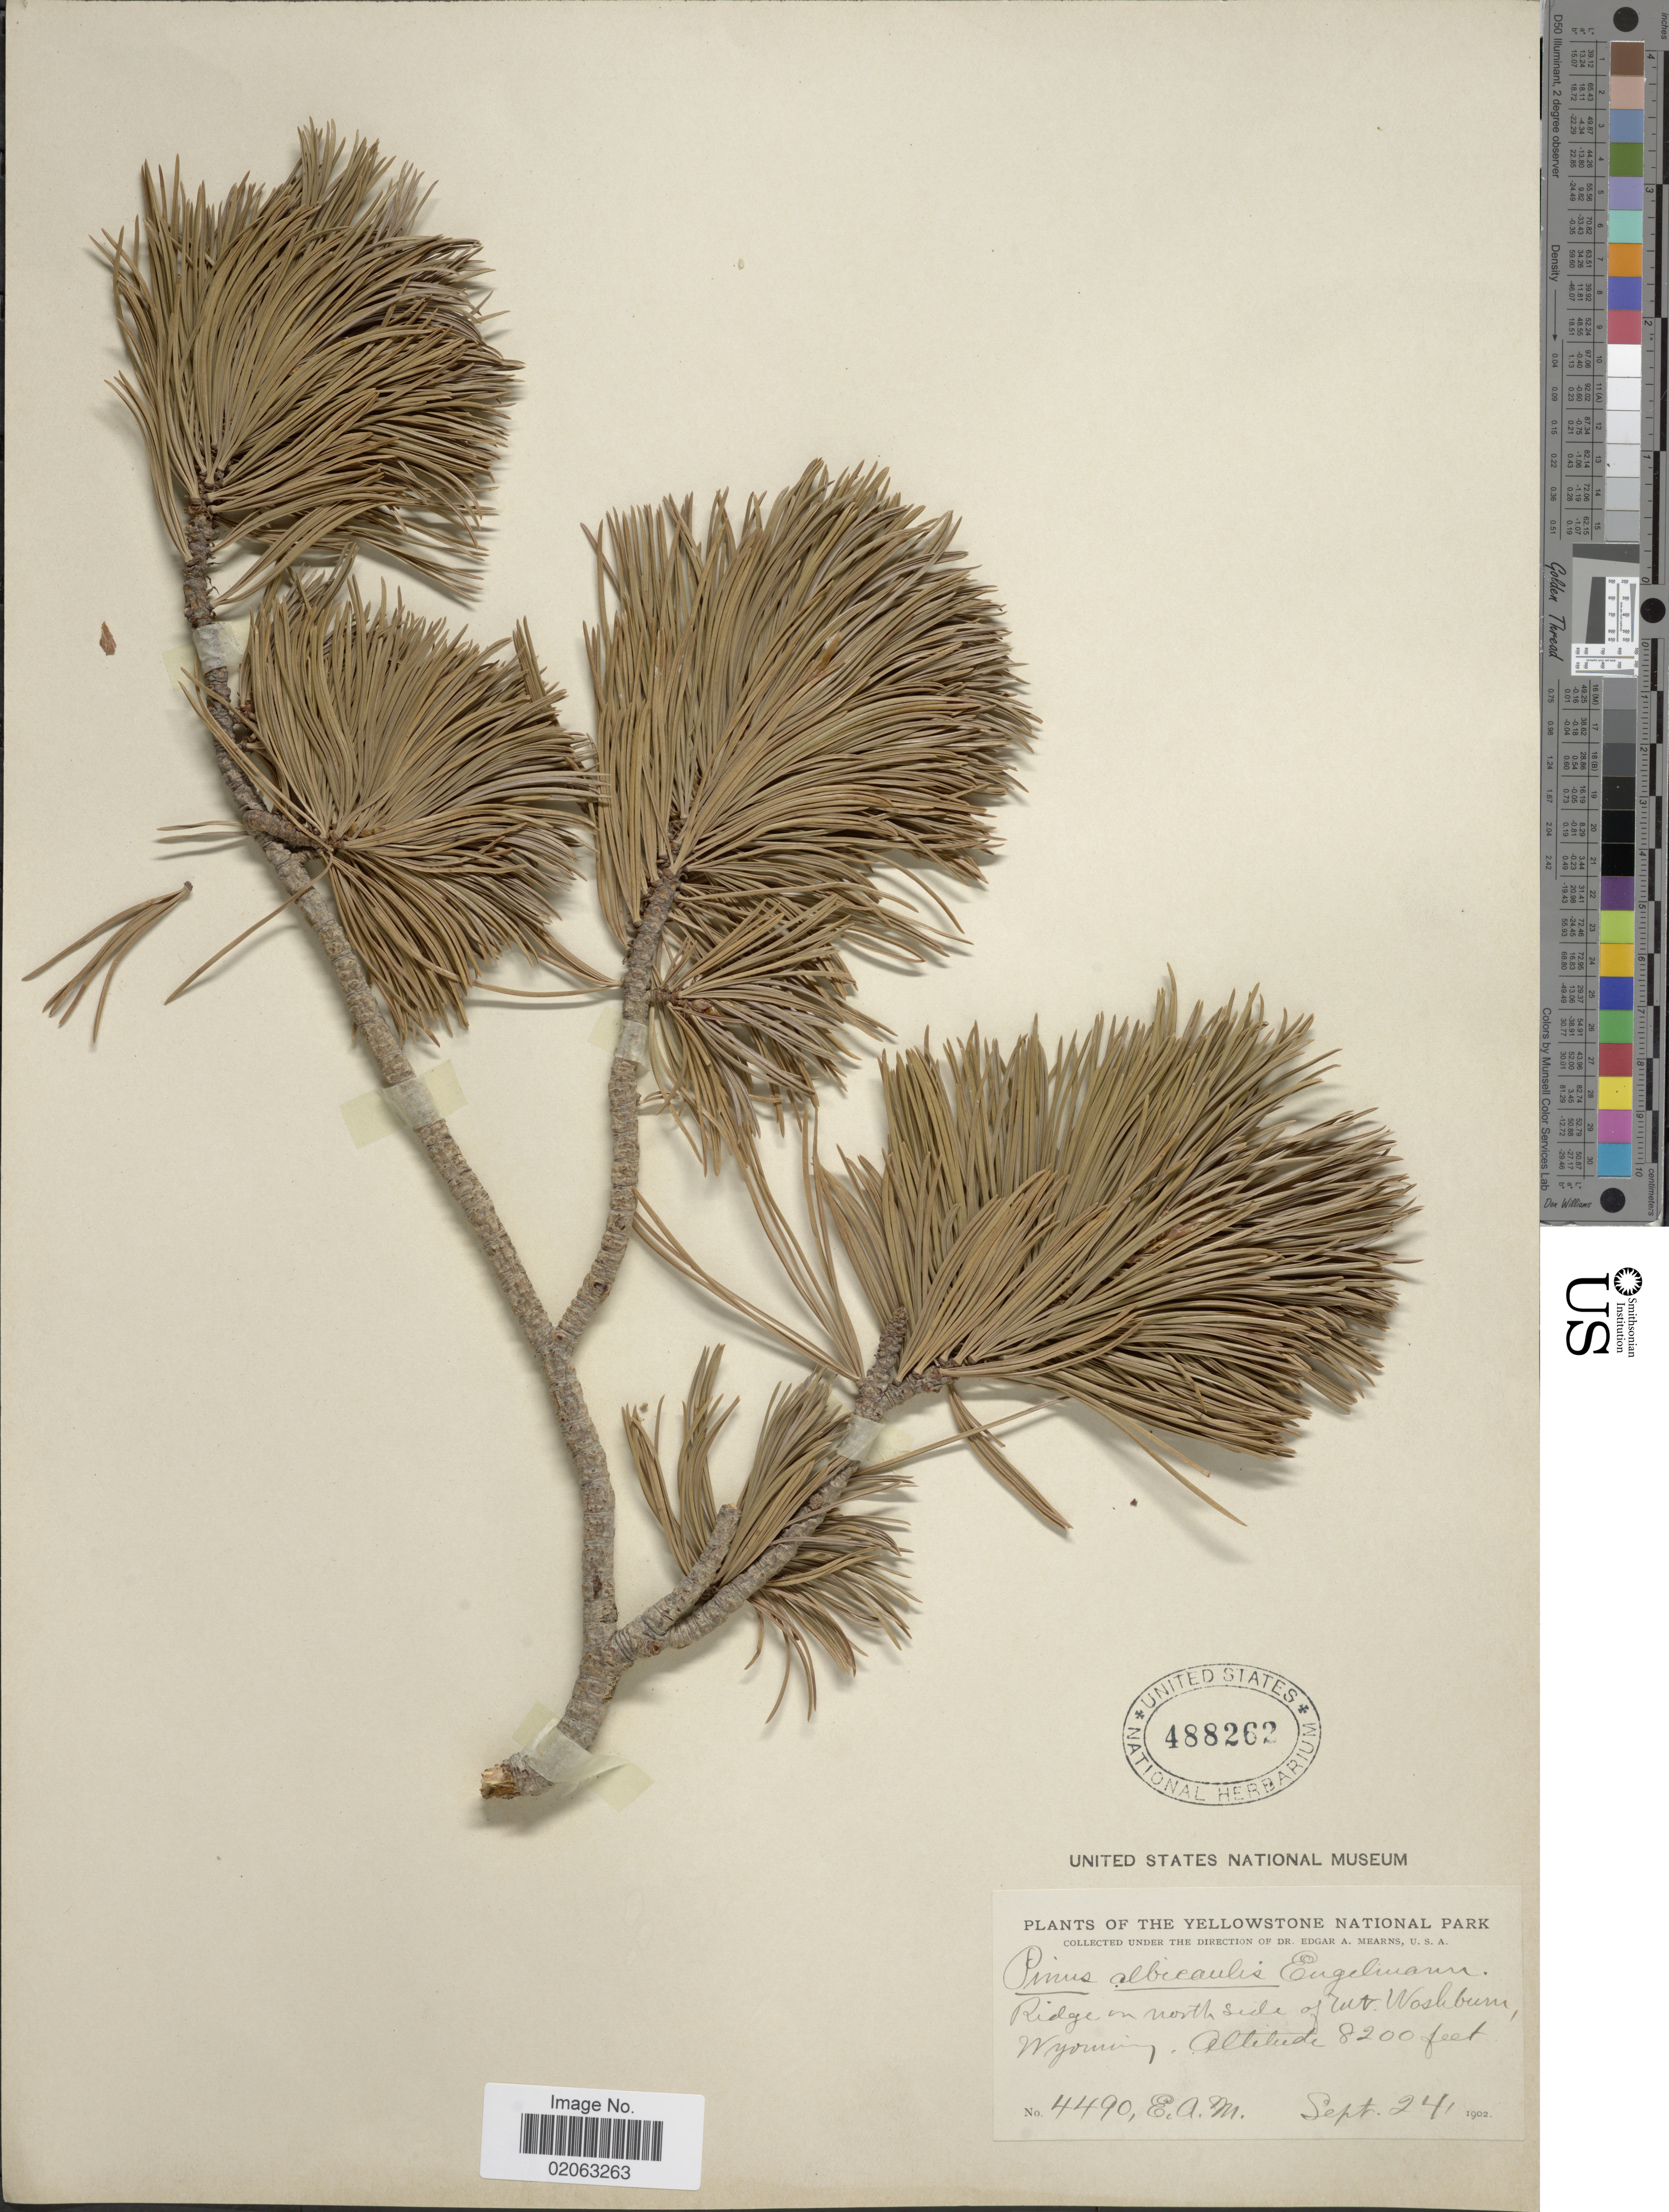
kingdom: Plantae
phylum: Tracheophyta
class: Pinopsida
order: Pinales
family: Pinaceae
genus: Pinus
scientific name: Pinus albicaulis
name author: Engelm.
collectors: E. A. Mearns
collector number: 4490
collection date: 1902-09-24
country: United States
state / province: Wyoming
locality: The Yellowstone National Park, Ridge on north side of Mt Washburn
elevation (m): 2499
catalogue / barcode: US 488262